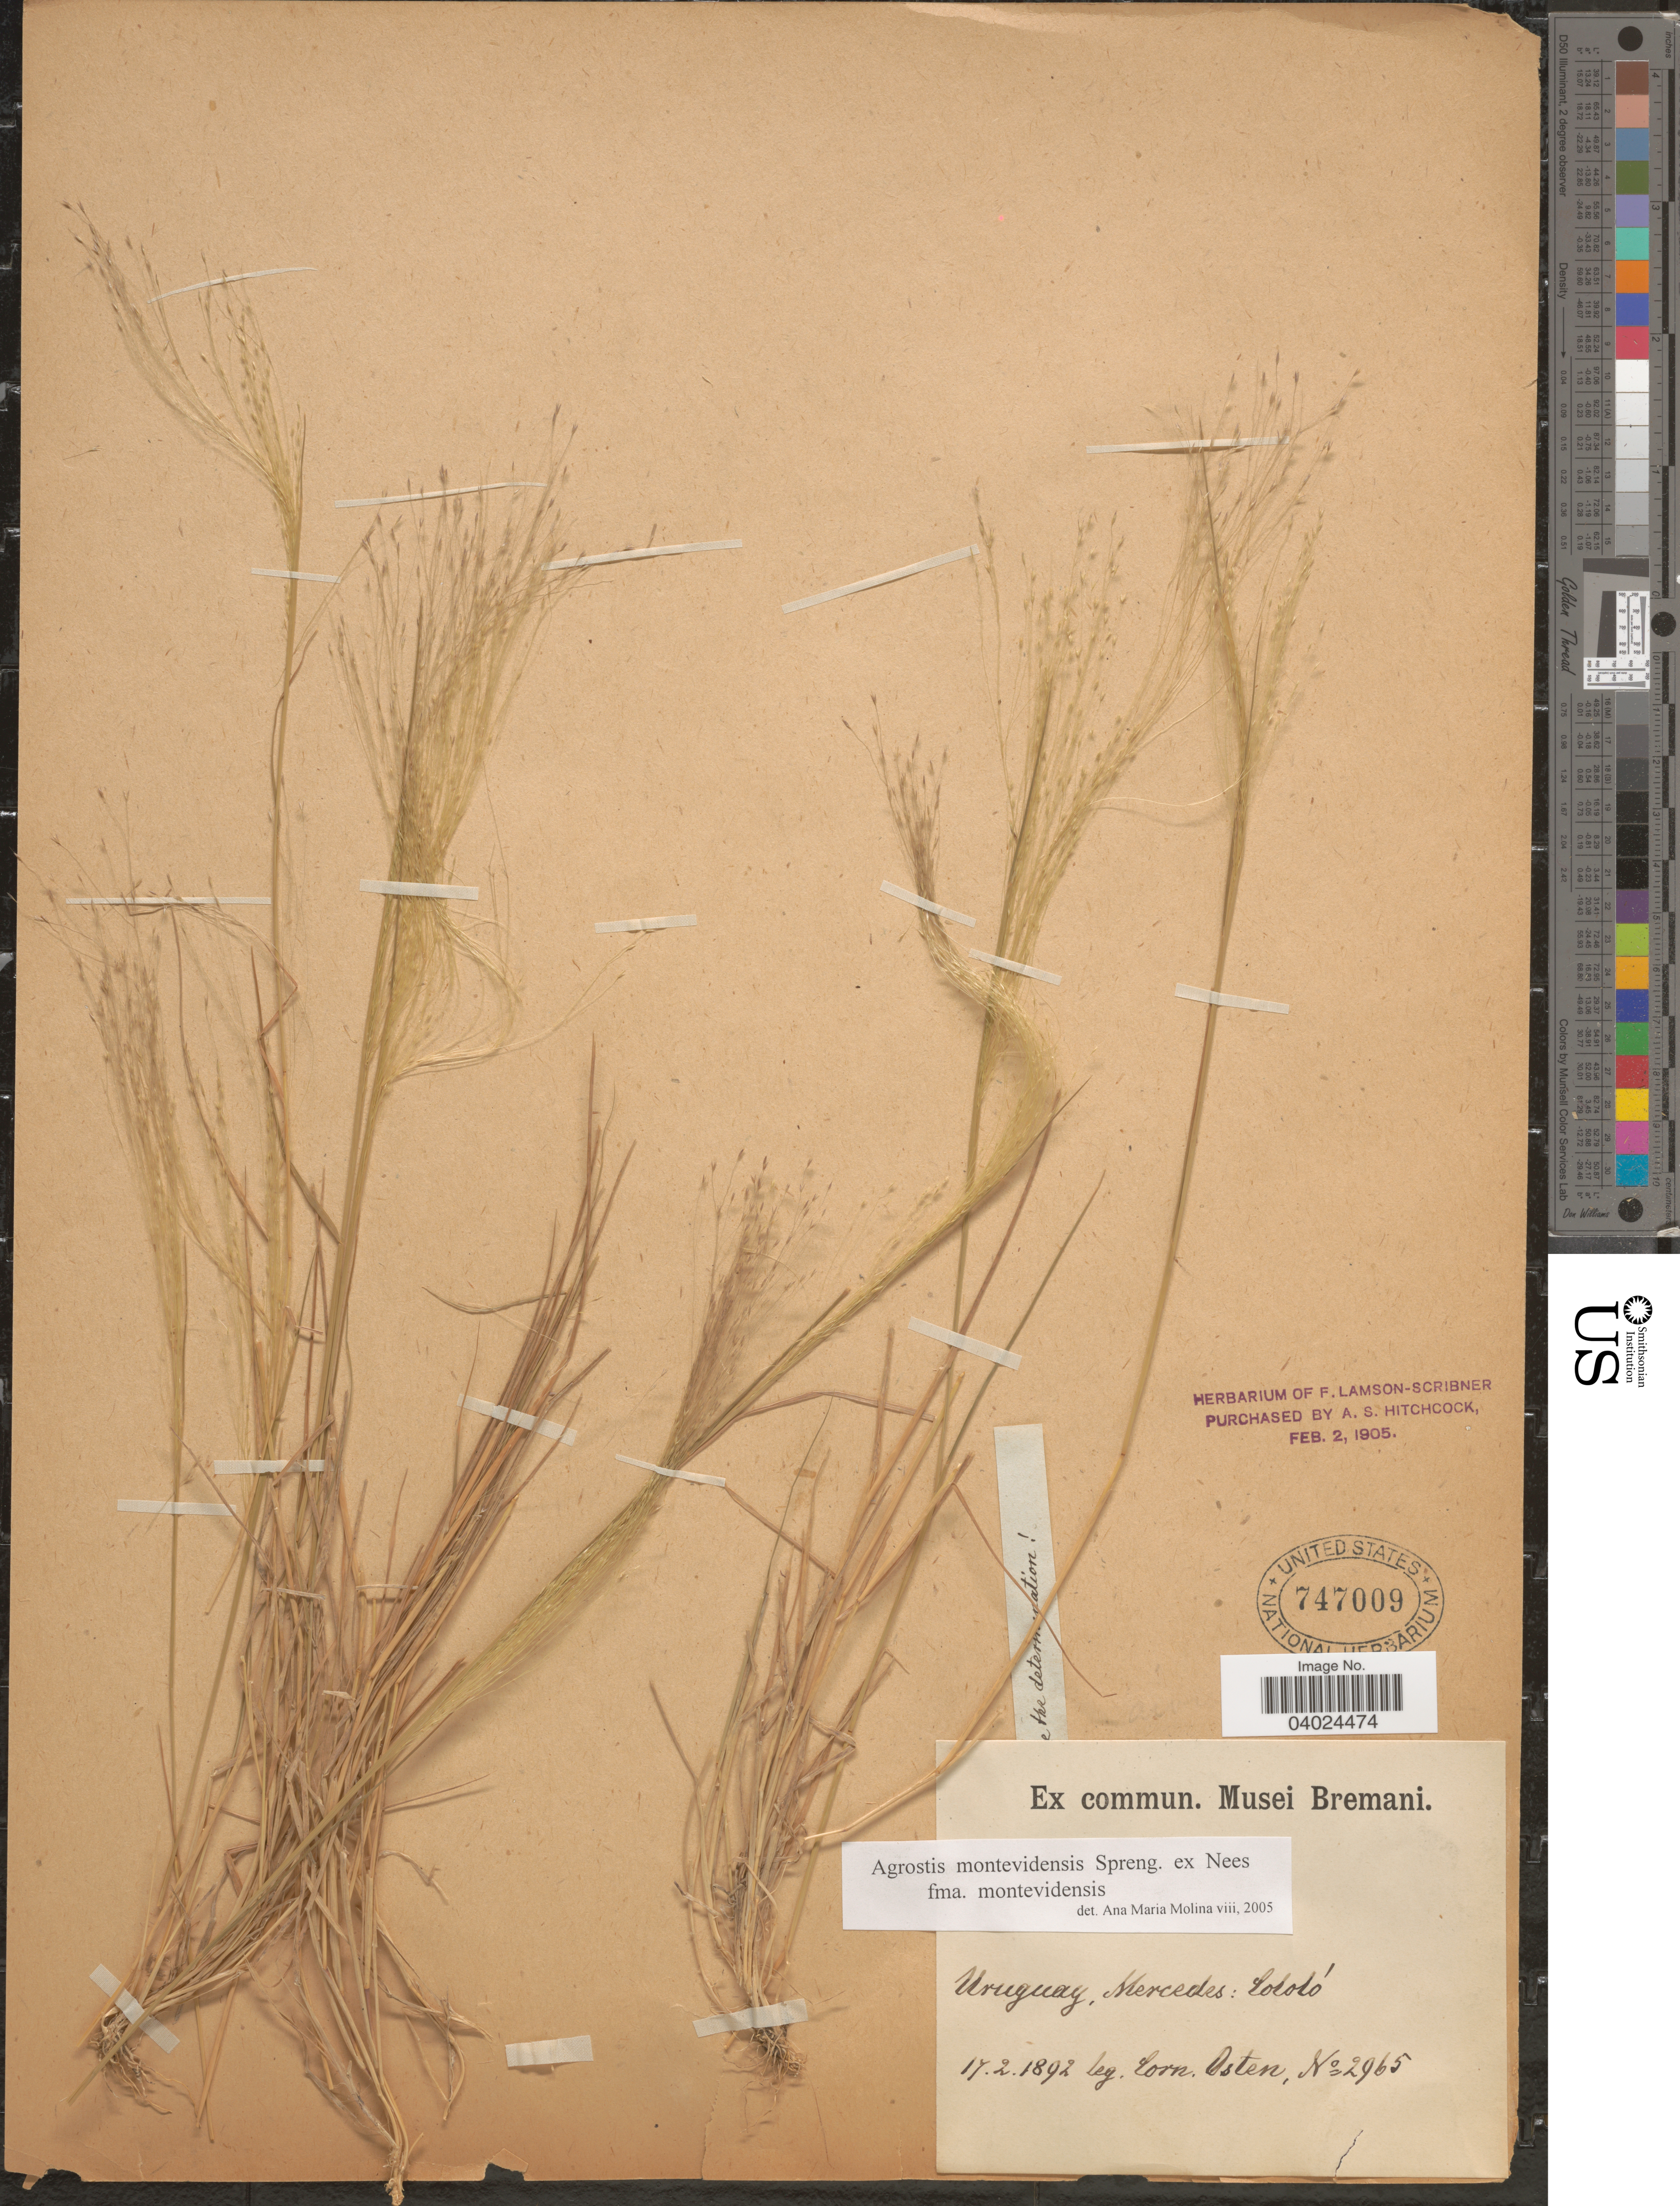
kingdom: Plantae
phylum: Tracheophyta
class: Liliopsida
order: Poales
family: Poaceae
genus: Agrostis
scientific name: Agrostis montevidensis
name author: A. Spreng. ex Nees in Mart.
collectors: C. Osten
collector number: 2965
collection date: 1892-02-17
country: Uruguay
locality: Mercedes: Lololo'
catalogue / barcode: US 747009